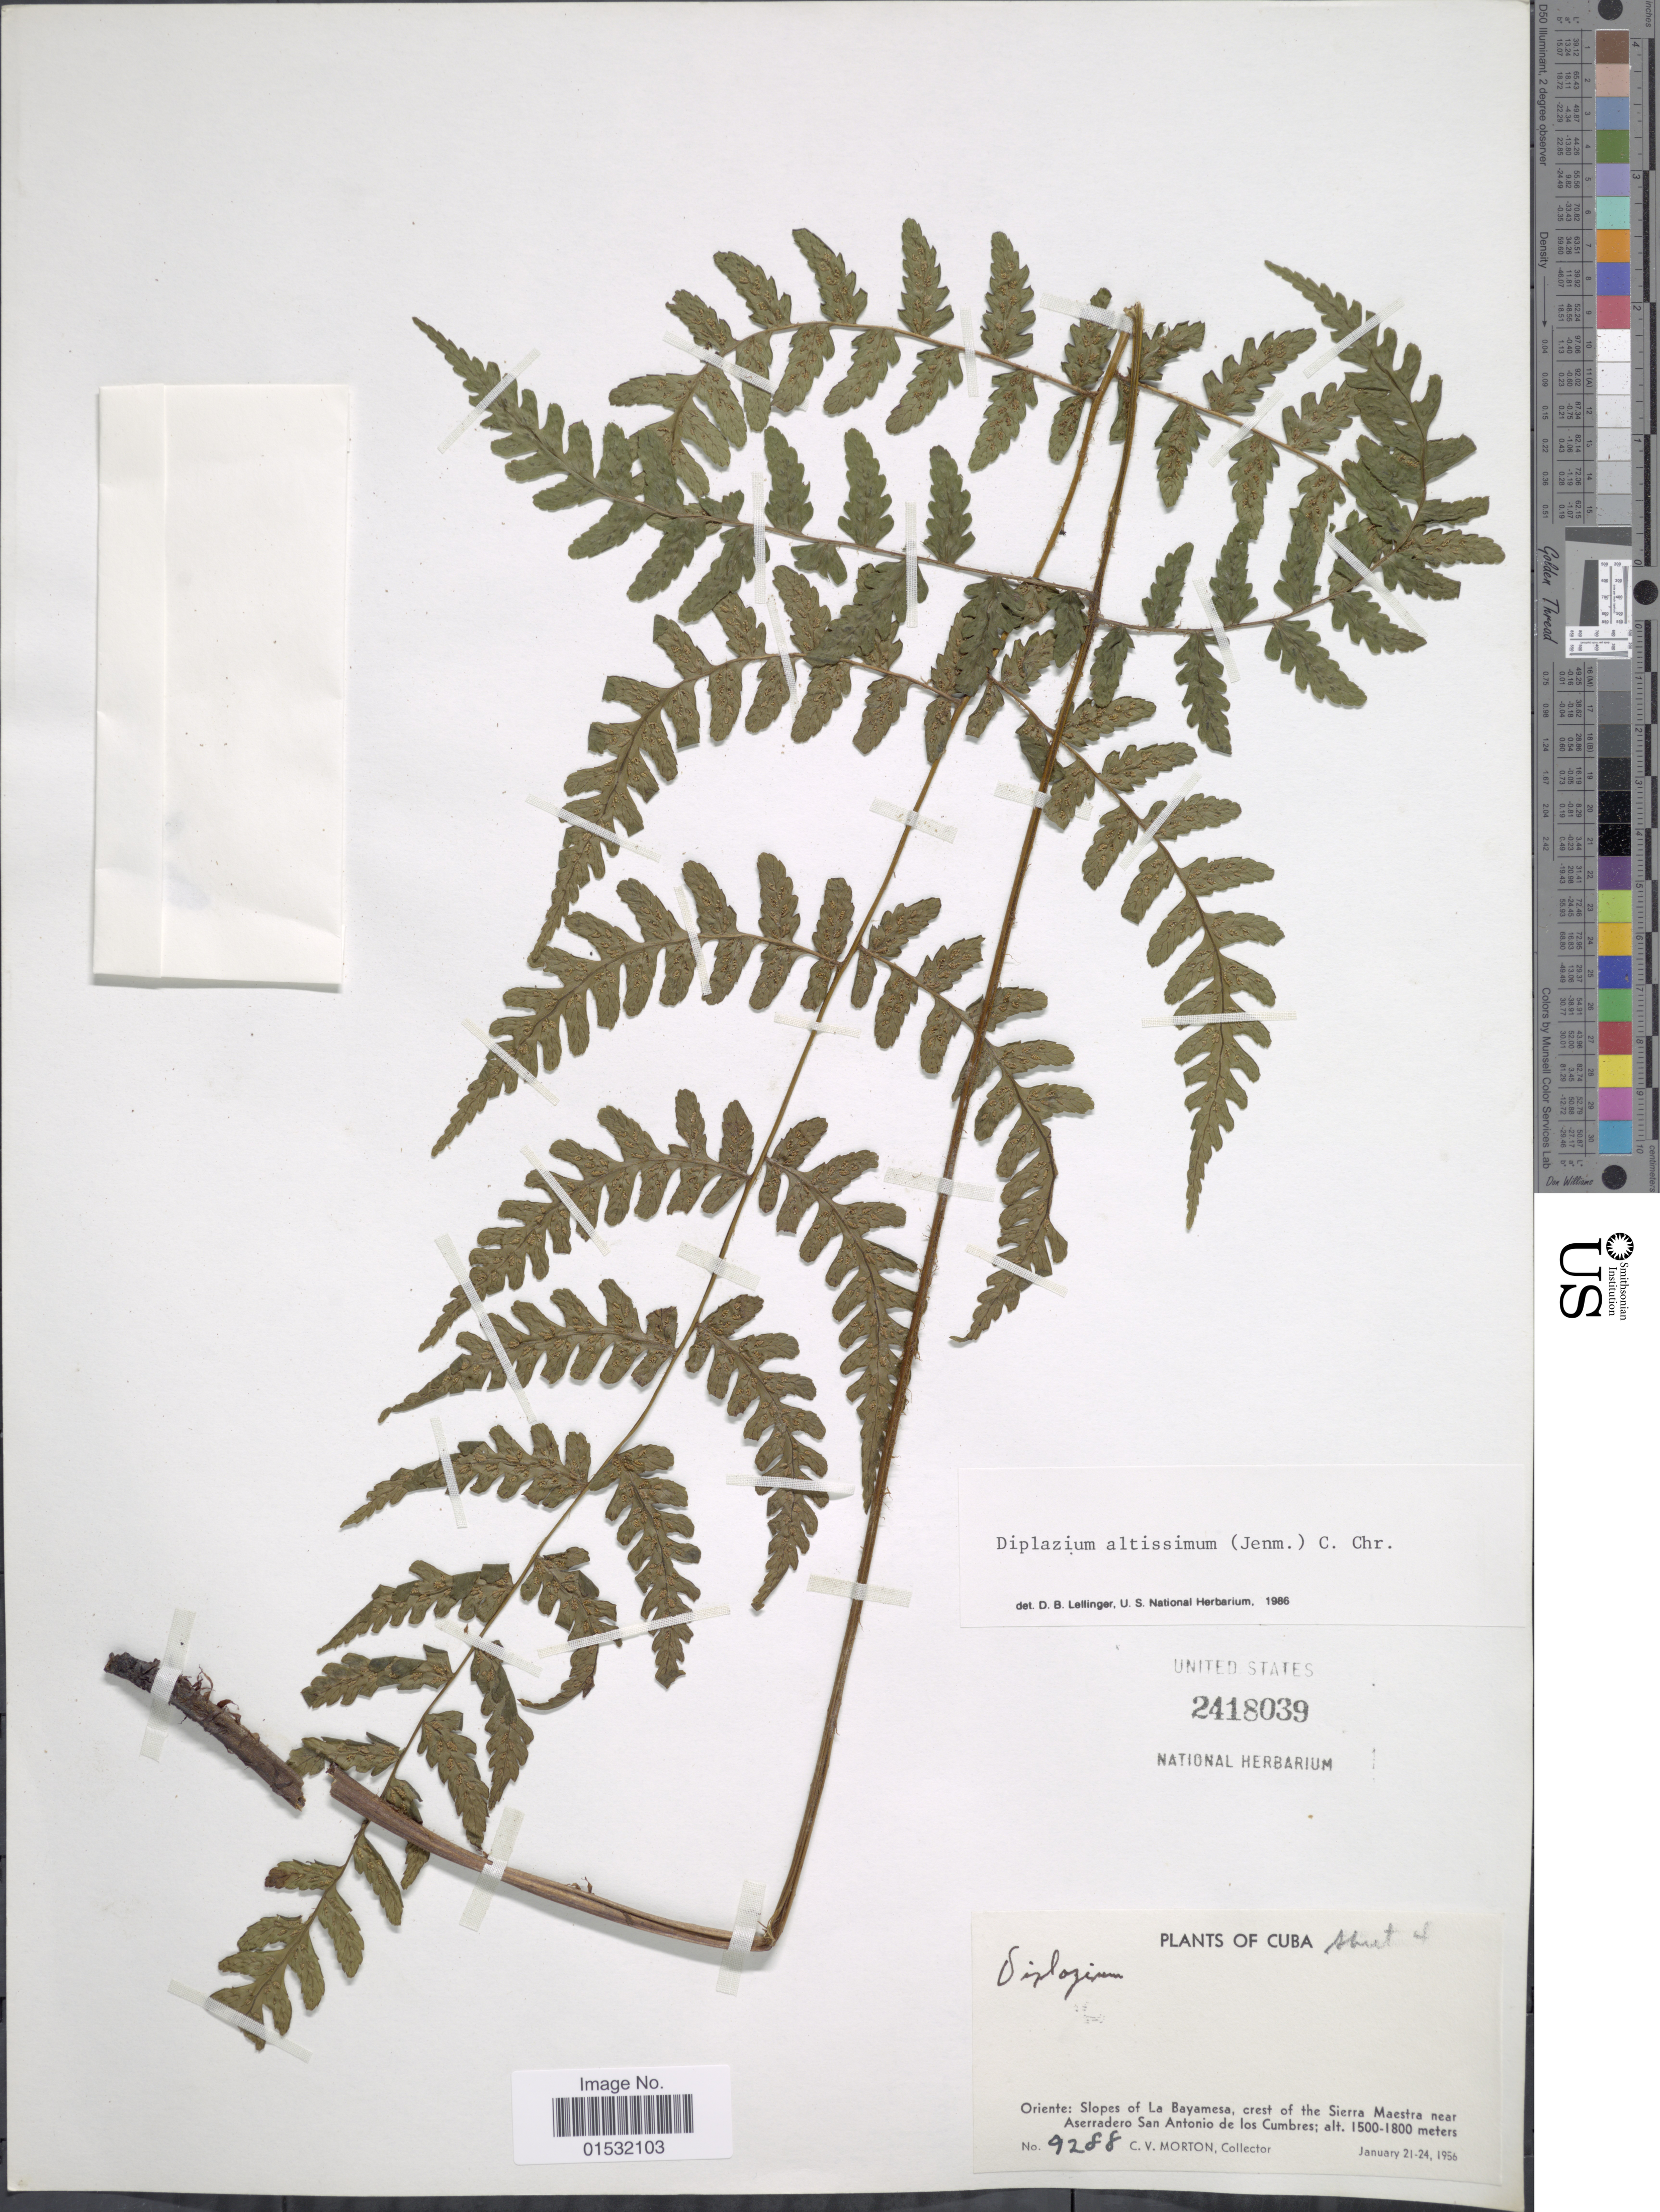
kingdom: Plantae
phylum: Tracheophyta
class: Polypodiopsida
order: Polypodiales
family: Athyriaceae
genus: Diplazium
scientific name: Diplazium altissimum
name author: (Jenman) C. Chr.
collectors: C. V. Morton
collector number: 9288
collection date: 1956-01-21/1956-01-24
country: Cuba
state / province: Oriente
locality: Slopes of La Bayamesa, crest of the Sierra Maestra near Aserradero San Antonio de los Cumbres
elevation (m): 1500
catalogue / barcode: US 2418039